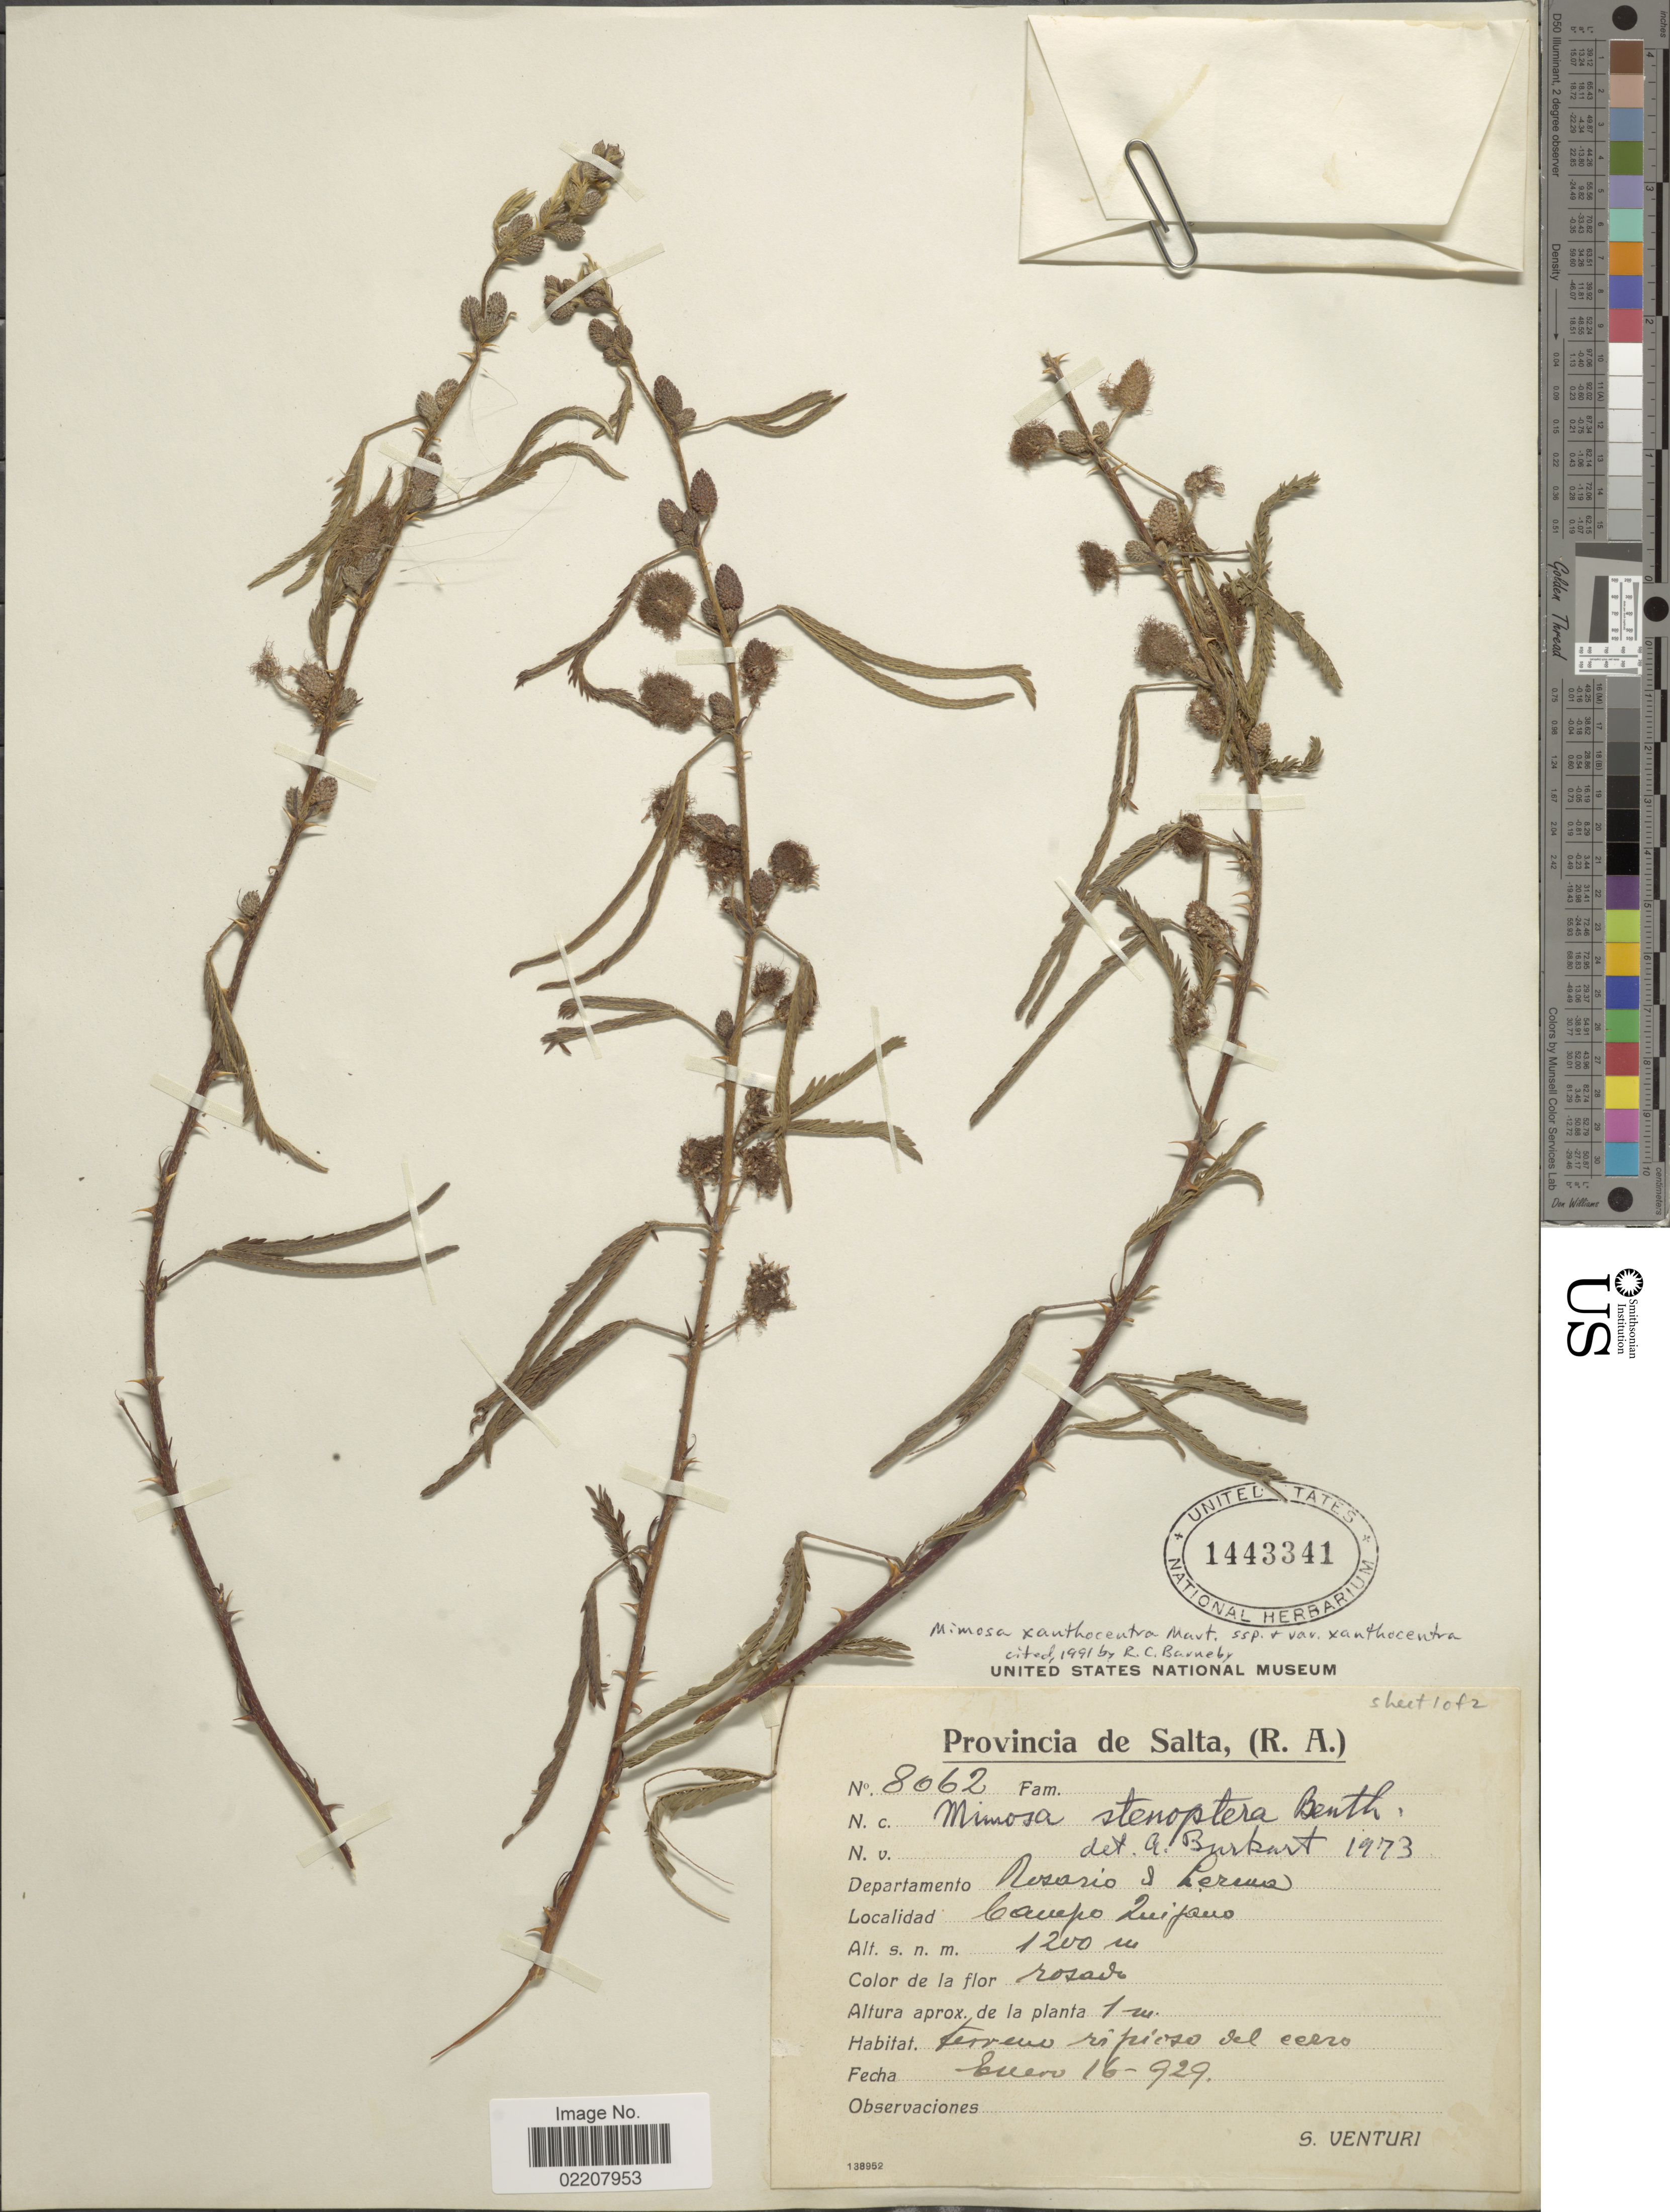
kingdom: Plantae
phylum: Tracheophyta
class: Magnoliopsida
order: Fabales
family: Fabaceae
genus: Mimosa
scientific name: Mimosa xanthocentra subsp. xanthocentra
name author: Mart.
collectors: S. Venturi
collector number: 8062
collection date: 1929-01-16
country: Argentina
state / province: Salta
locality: (R.A.), Departamento Rosario de Lerma, Campo Quijano.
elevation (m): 1200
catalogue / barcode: US 1443341